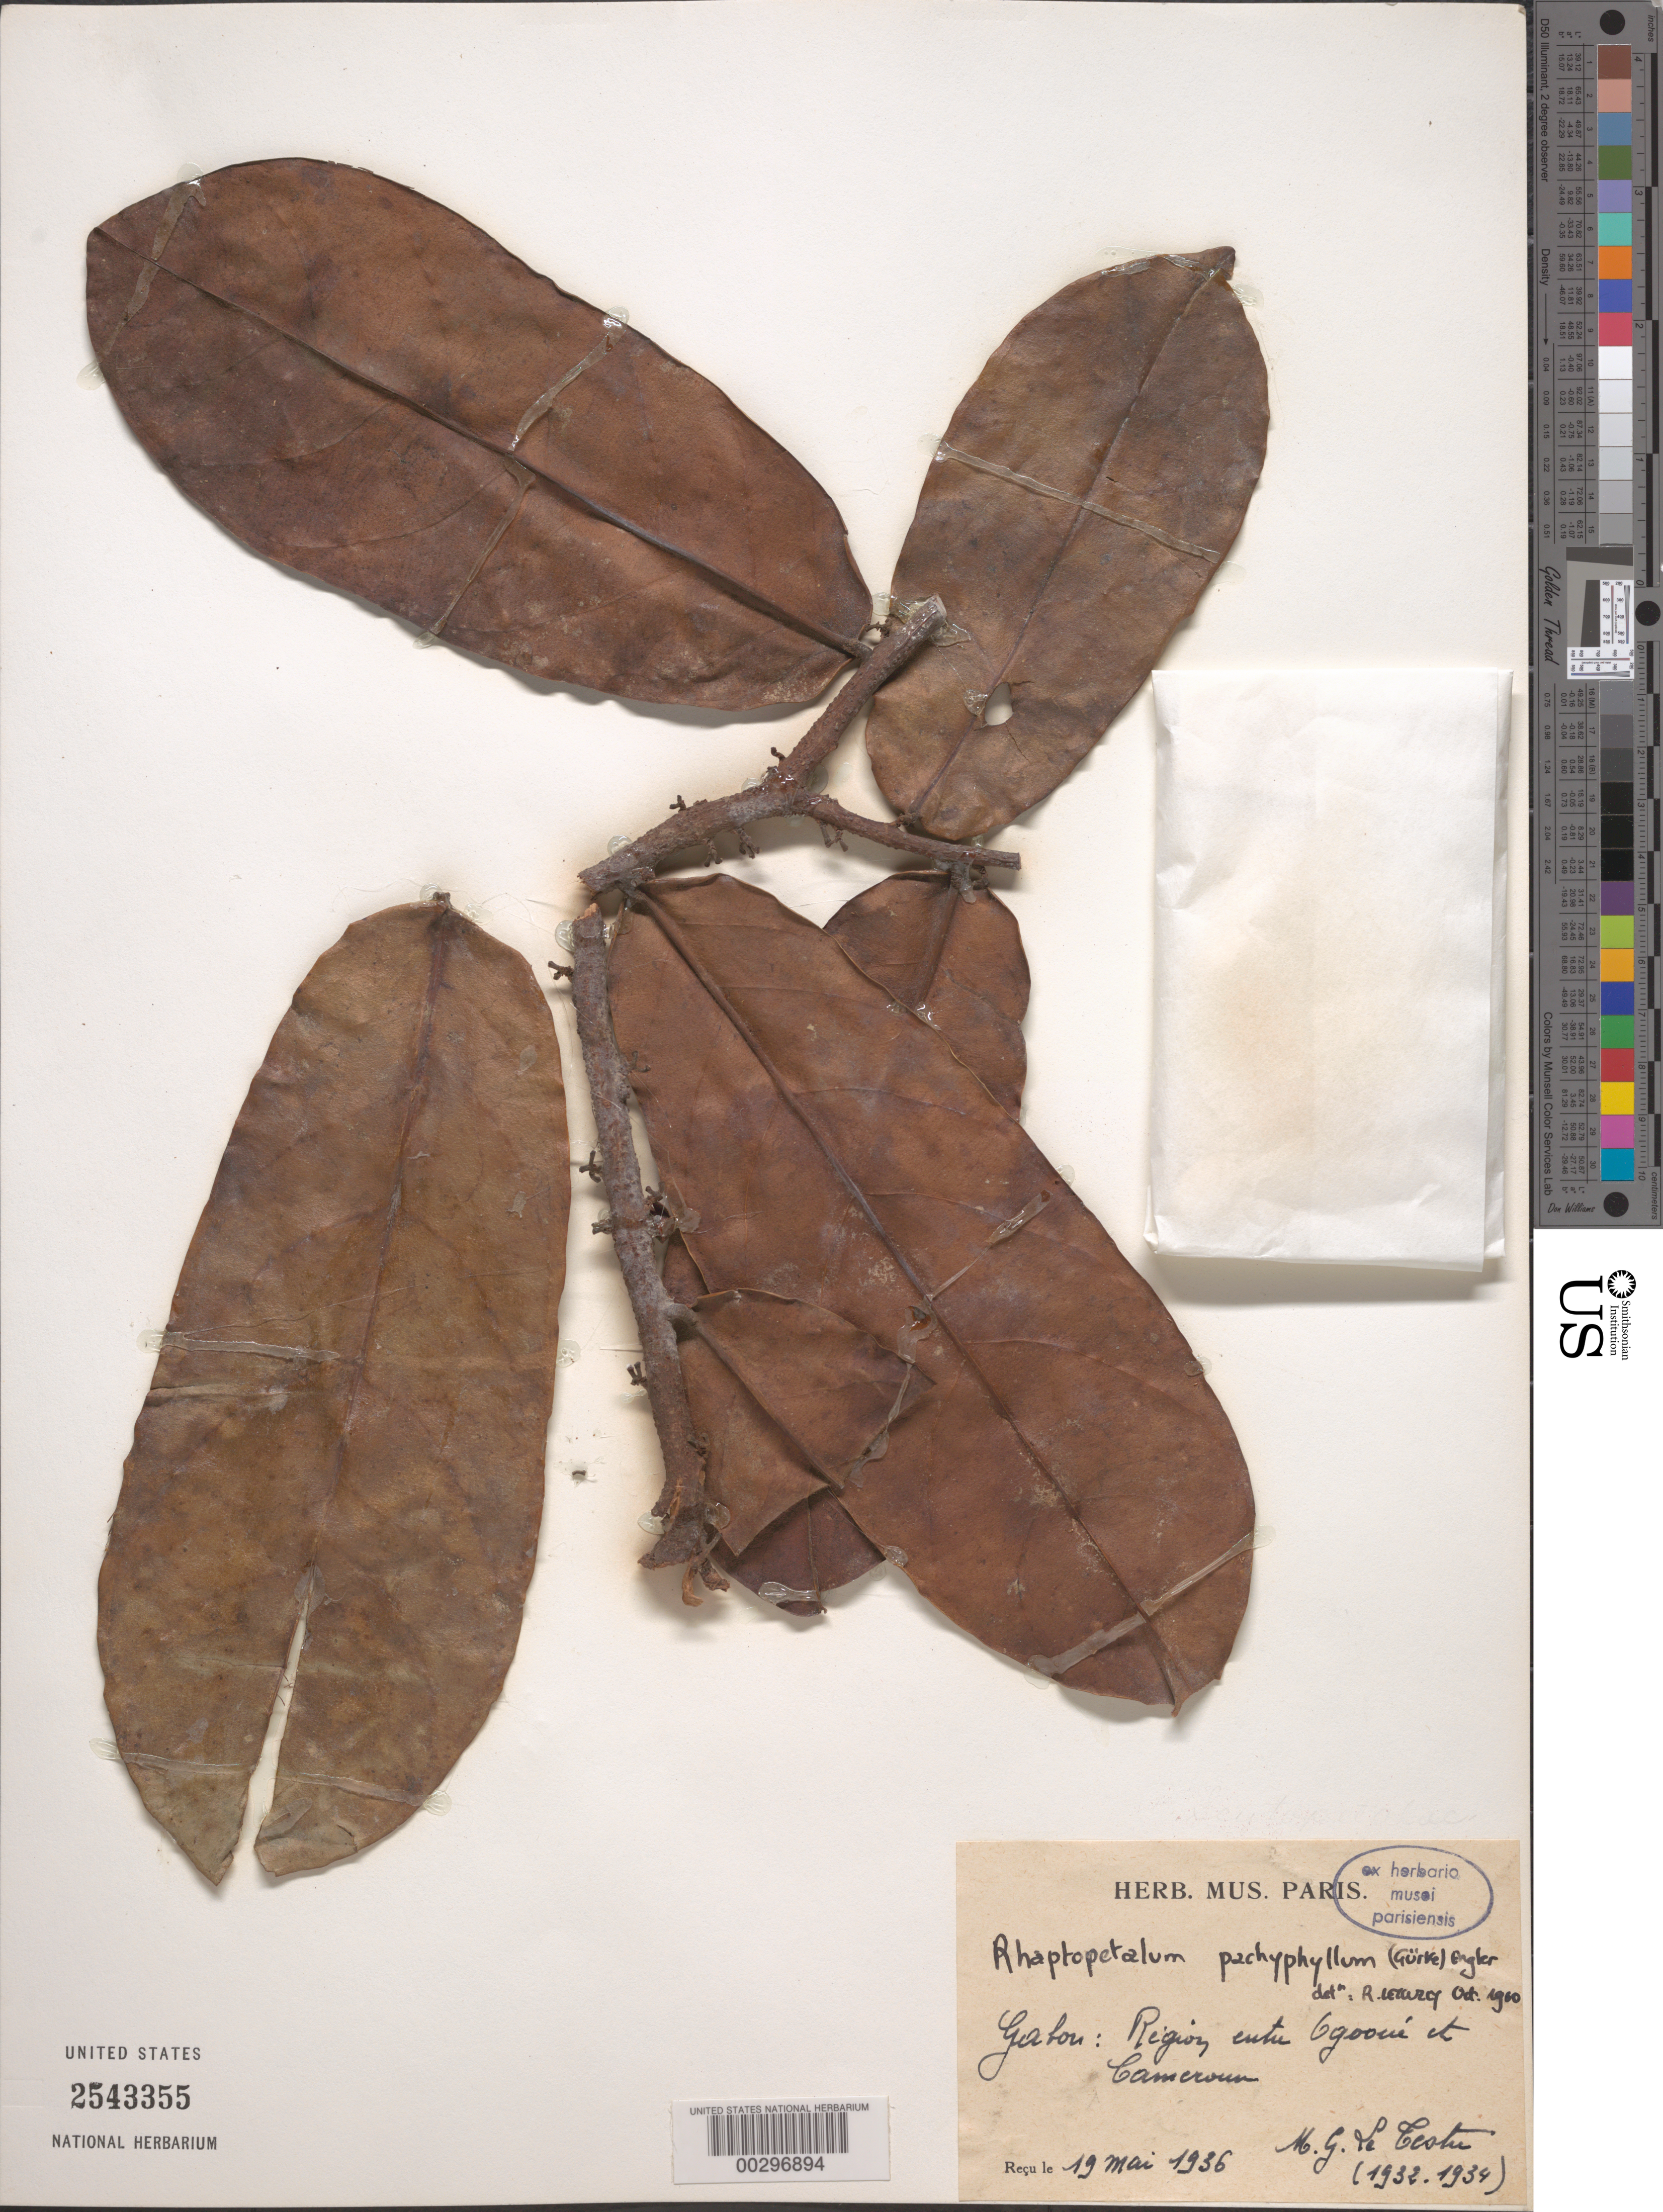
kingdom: Plantae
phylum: Tracheophyta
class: Magnoliopsida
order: Ericales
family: Lecythidaceae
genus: Rhaptopetalum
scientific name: Rhaptopetalum pachyphyllum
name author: (Gürke) Engl.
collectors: G. Le Testu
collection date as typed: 1932 to -- -- 1934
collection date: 1932/1934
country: Gabon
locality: Region between Ogooue and Cameroon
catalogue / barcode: US 2543355